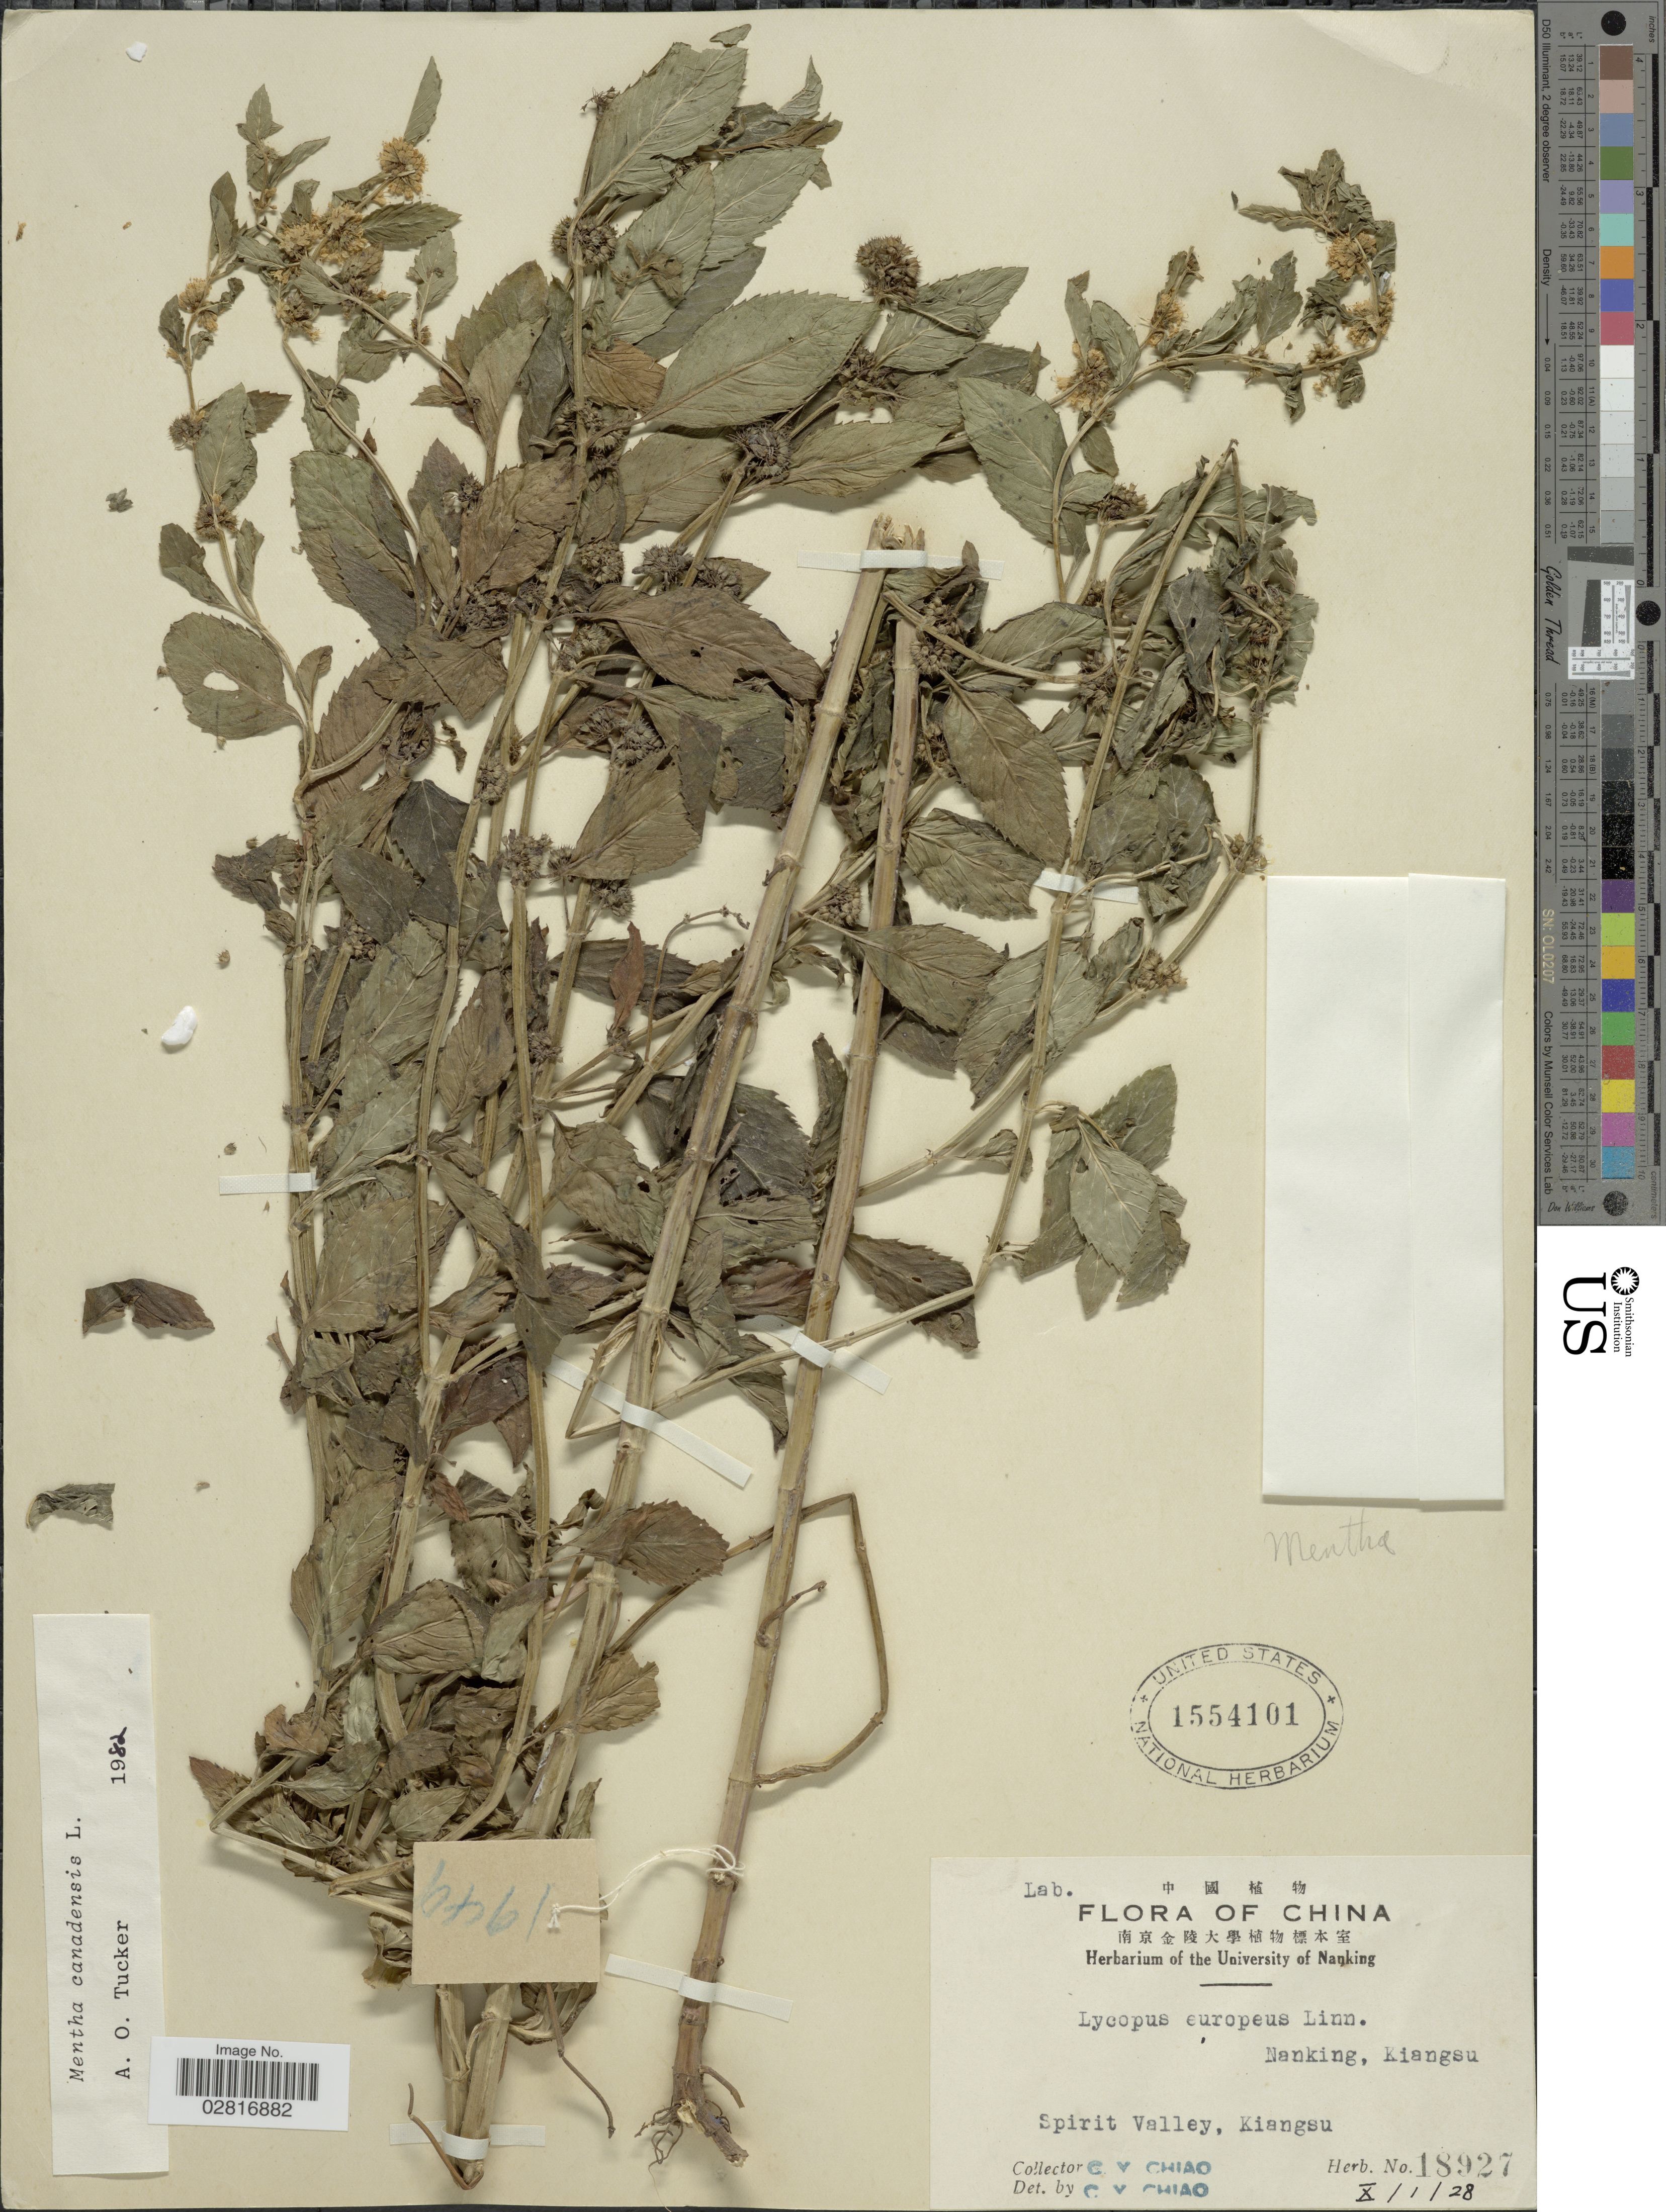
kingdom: Plantae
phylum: Tracheophyta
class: Magnoliopsida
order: Lamiales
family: Lamiaceae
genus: Mentha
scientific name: Mentha canadensis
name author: L.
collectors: C. Y. Chiao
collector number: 18927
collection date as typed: Transcribed d/m/y: 1/10/28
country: China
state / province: Jiangsu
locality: Spirit Valley, Kiangsu.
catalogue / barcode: US 1554101